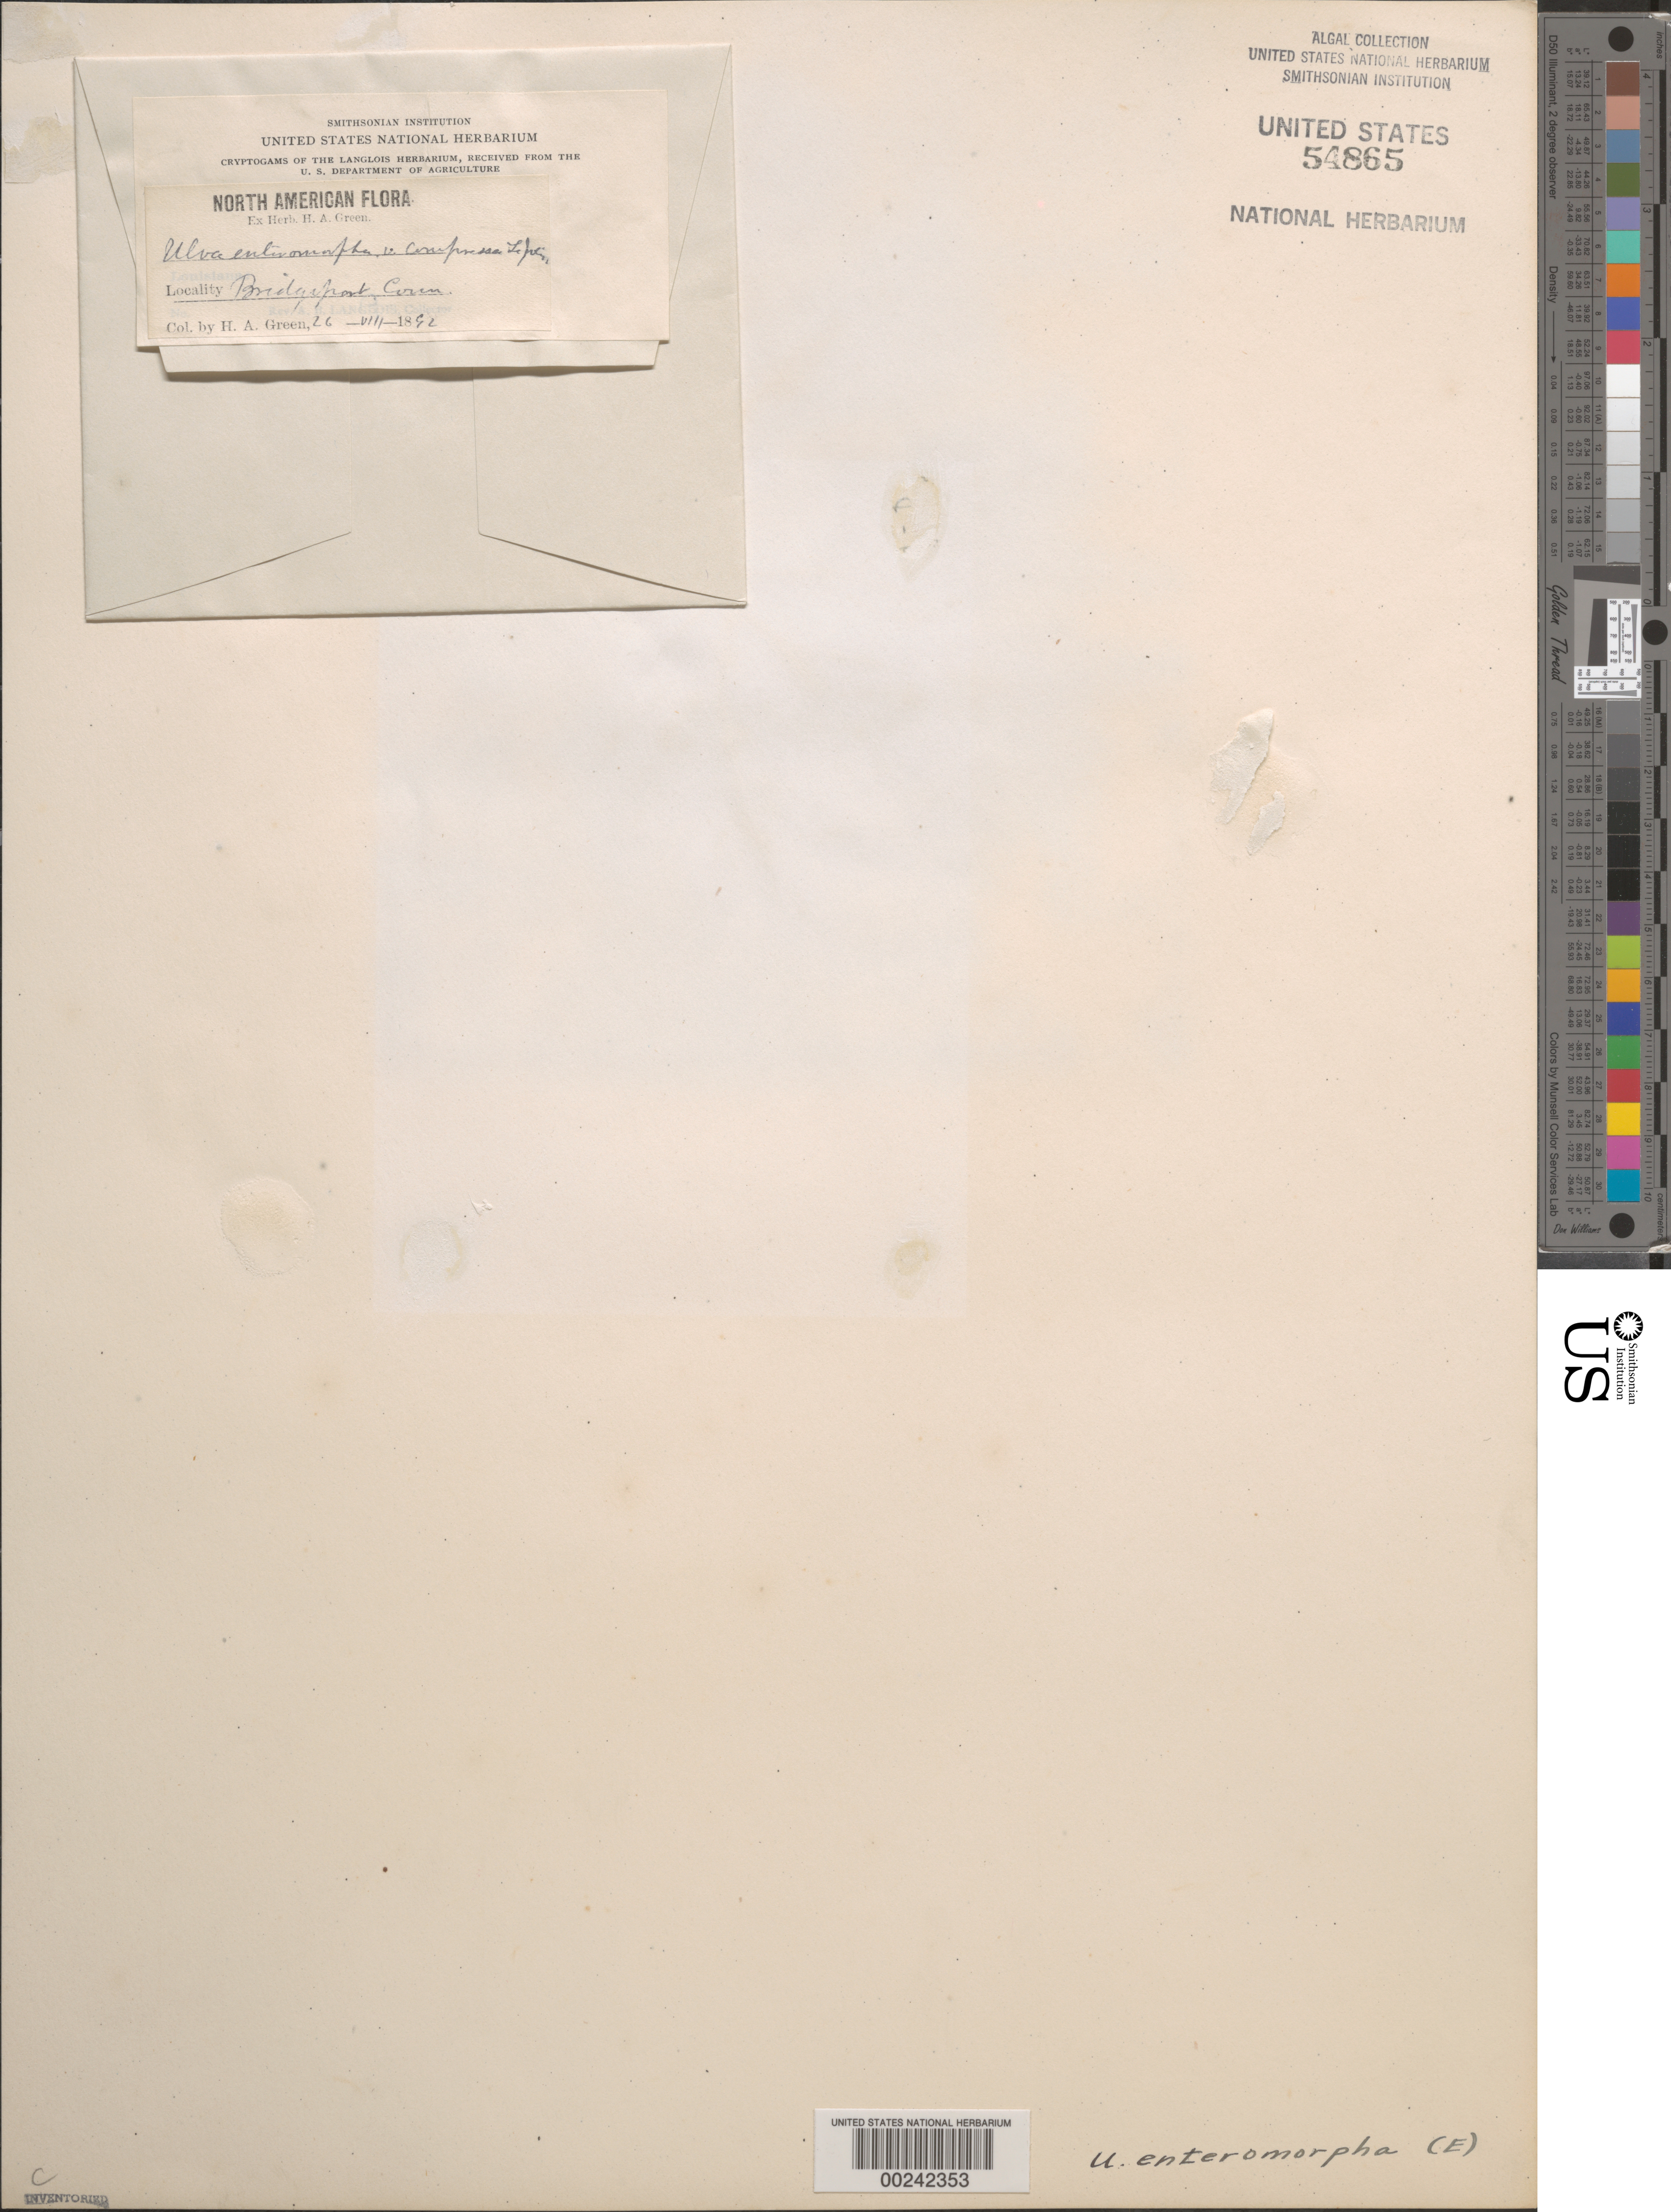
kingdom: Plantae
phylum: Chlorophyta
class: Ulvophyceae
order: Ulvales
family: Ulvaceae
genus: Ulva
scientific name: Ulva enteromorpha var. compressa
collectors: H. Green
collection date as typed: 26 Aug 1892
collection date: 1892-08-26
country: United States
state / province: Connecticut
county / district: Fairfield County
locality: Bridgeport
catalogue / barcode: US 54865